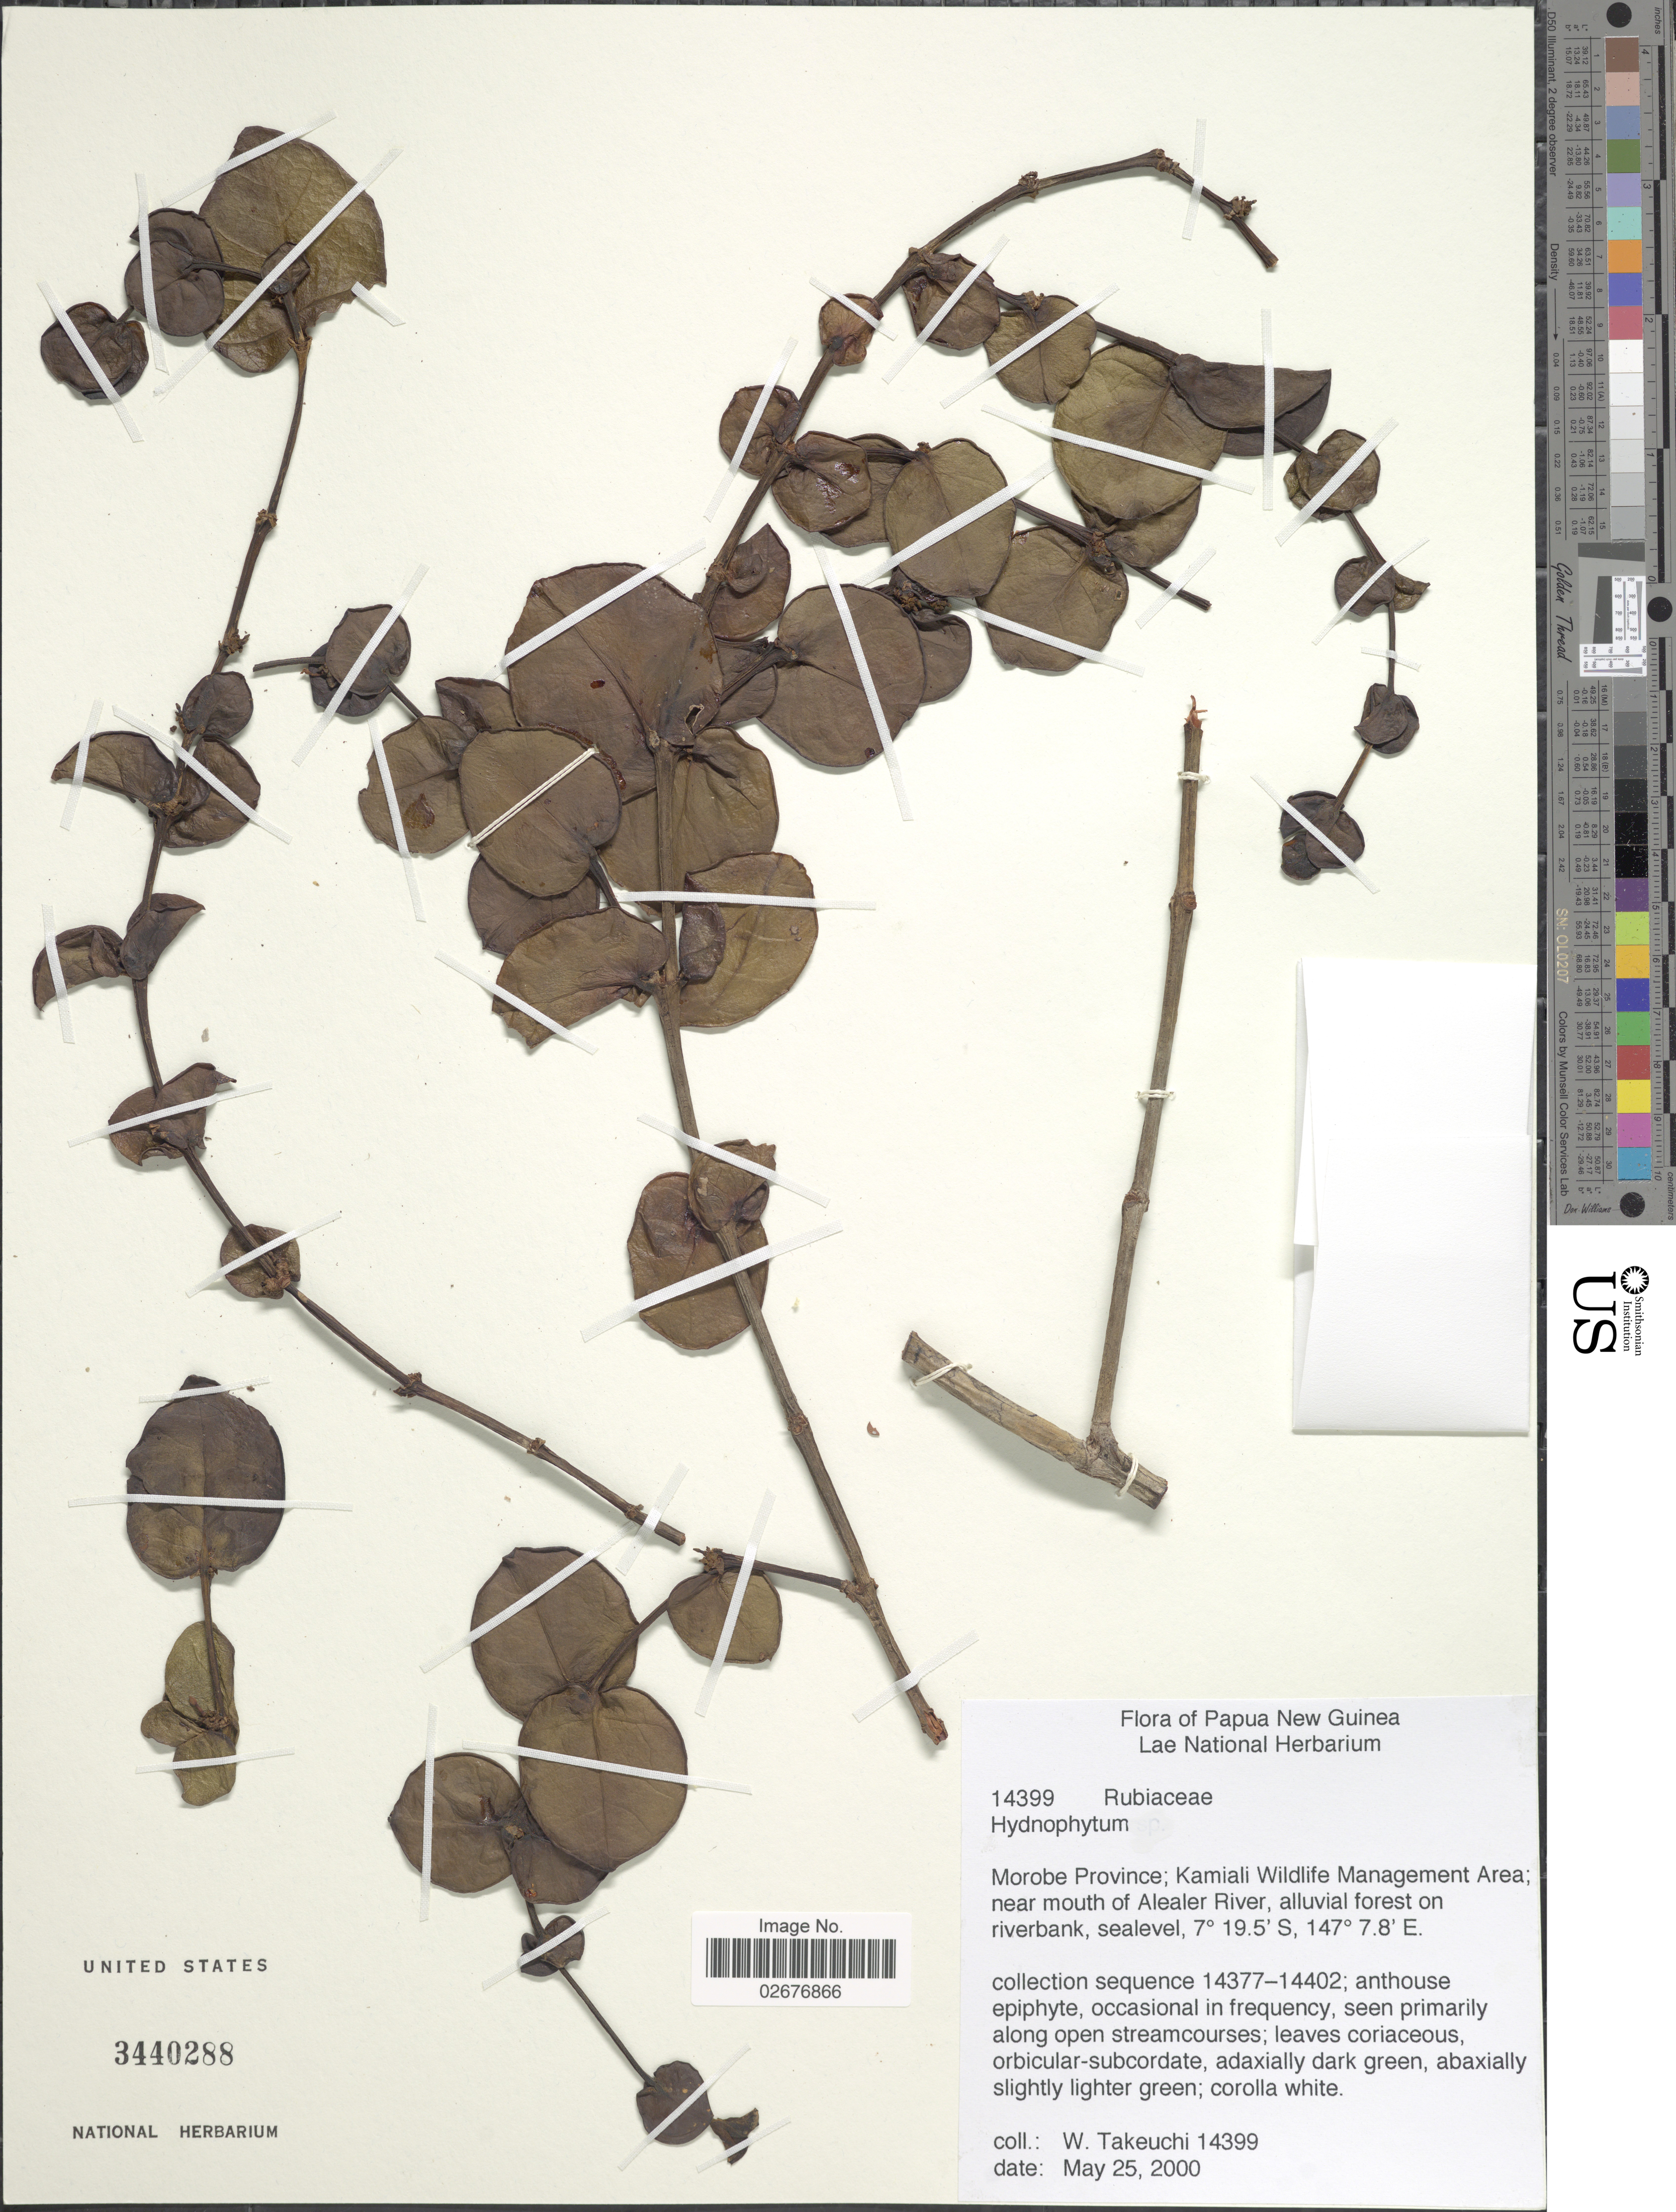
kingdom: Plantae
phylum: Tracheophyta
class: Magnoliopsida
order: Gentianales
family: Rubiaceae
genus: Hydnophytum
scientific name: Hydnophytum sp.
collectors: W. Takeuchi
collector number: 14399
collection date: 2000-05-25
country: Papua New Guinea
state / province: Morobe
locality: Kamiali Wildlife Management Area; near mouth of Alealer River, alluvial forest on riverbank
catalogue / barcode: US 3440288